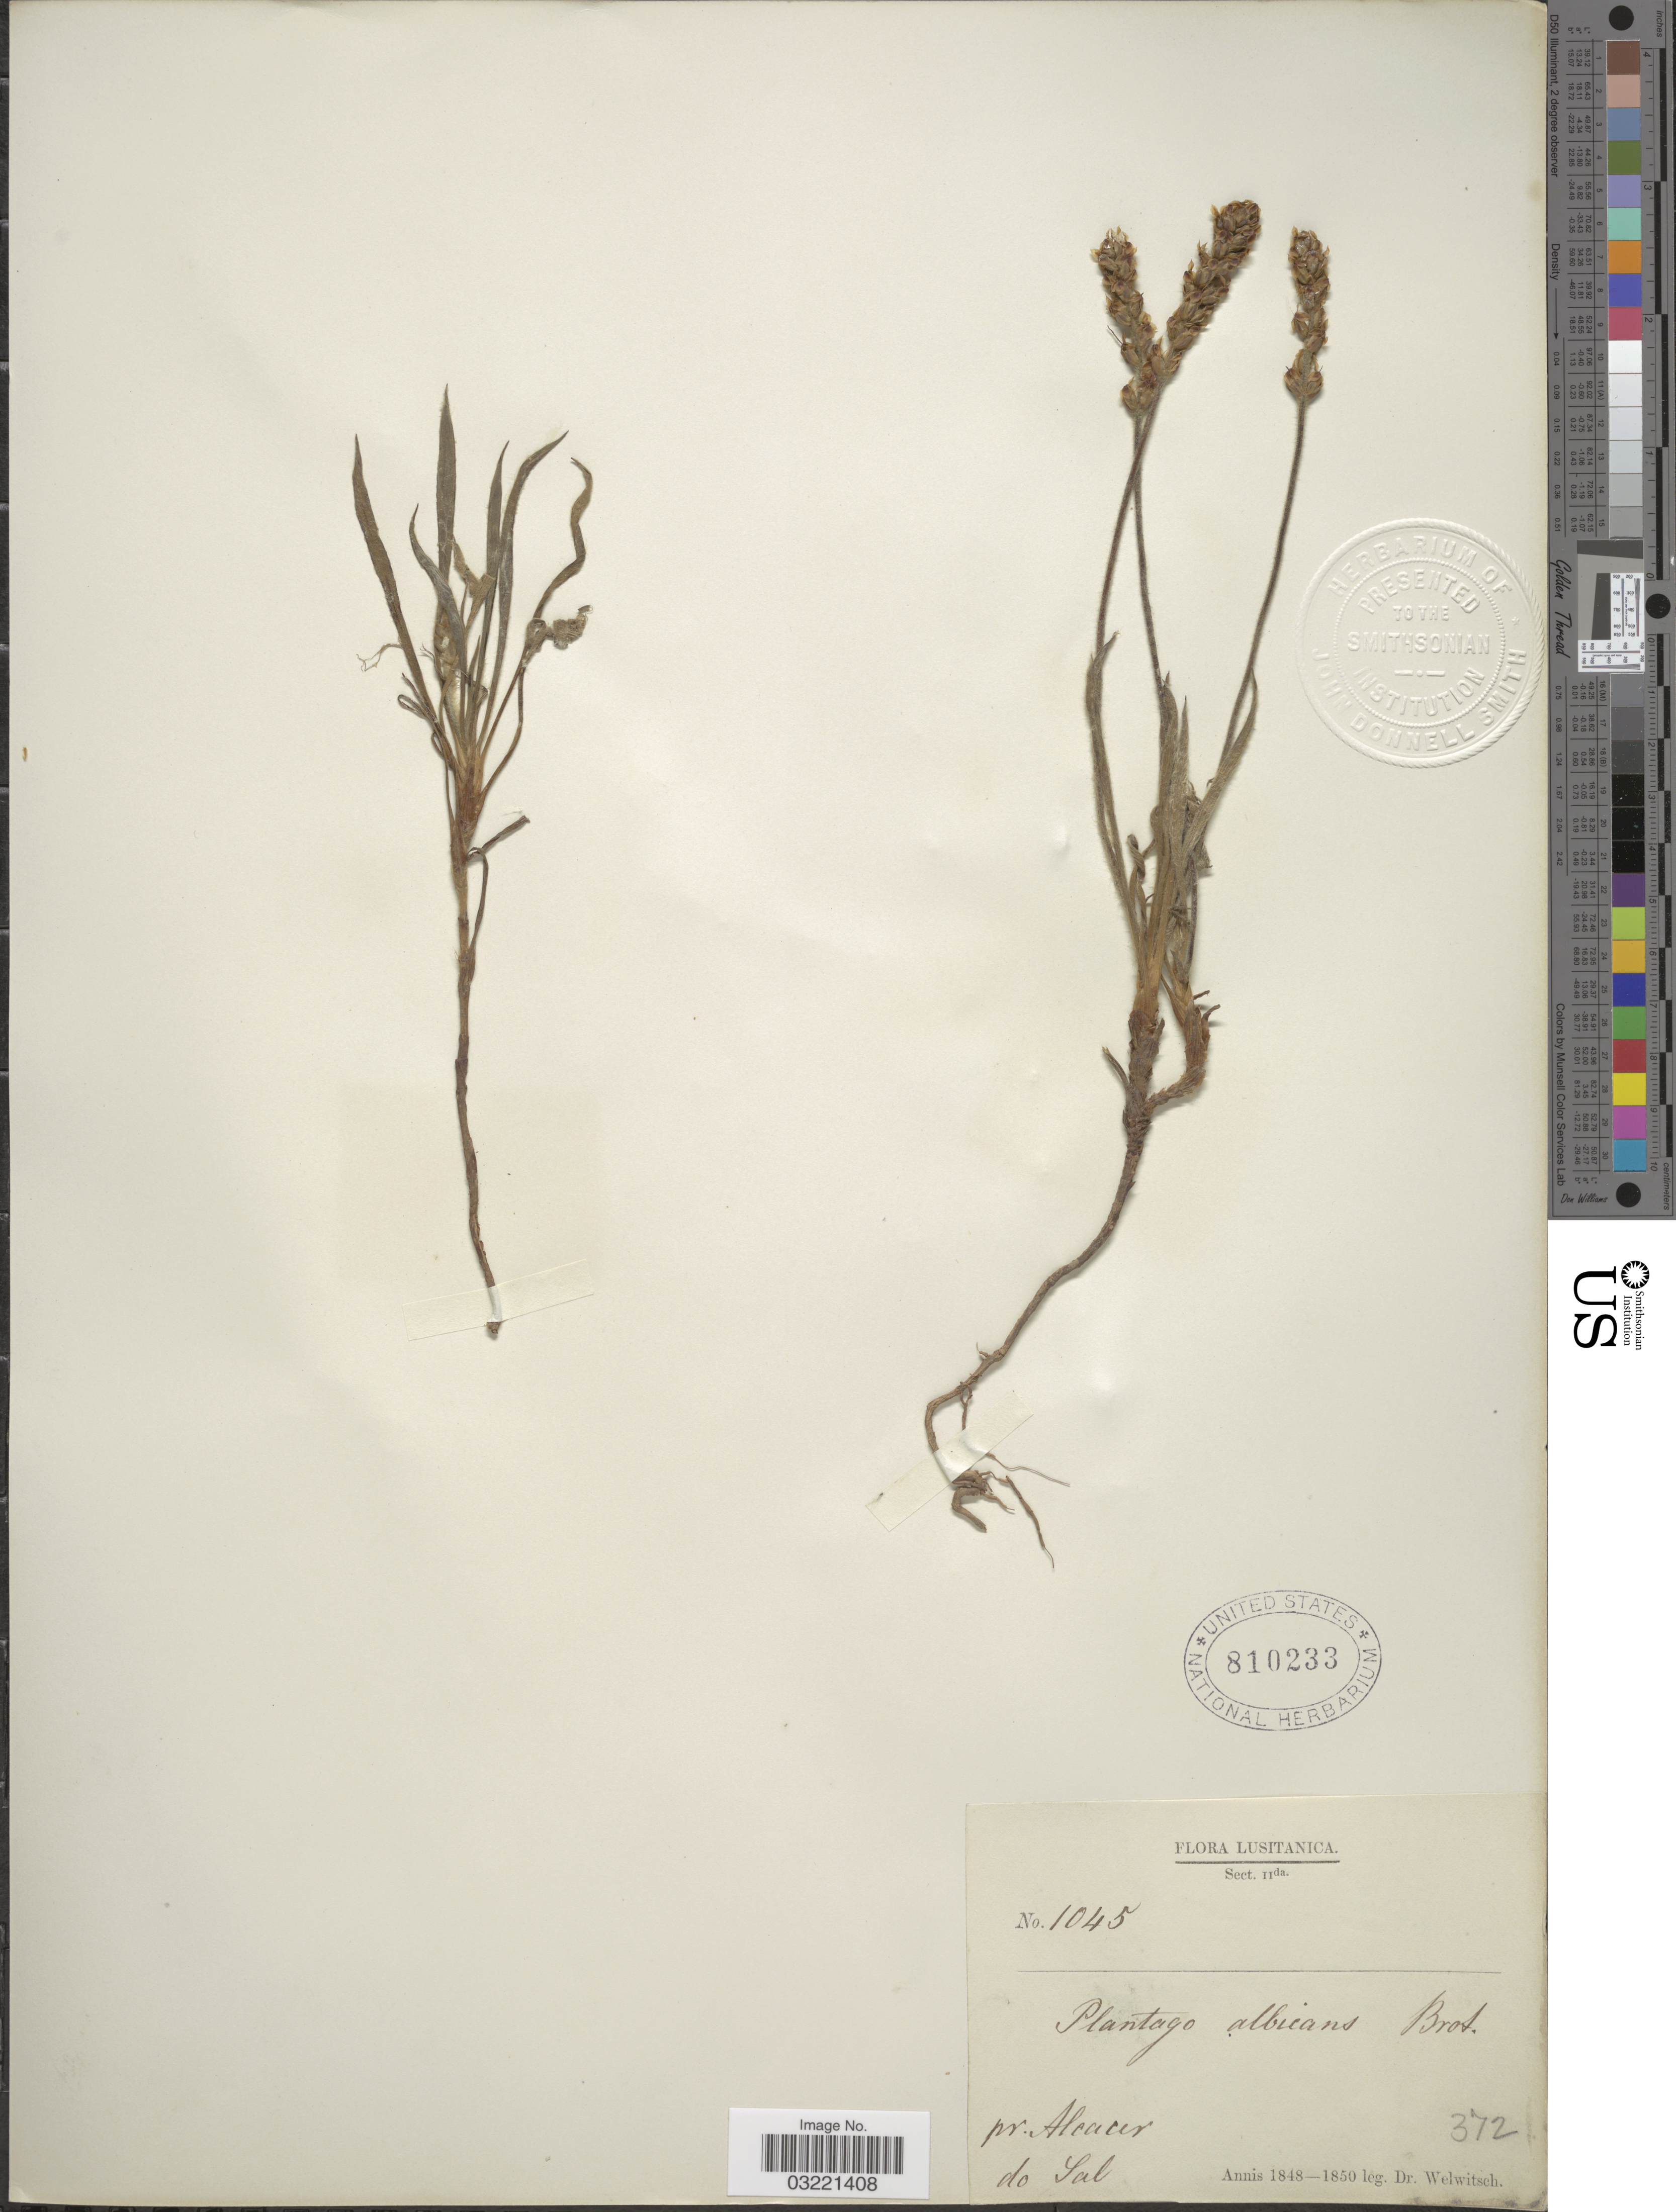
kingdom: Plantae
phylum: Tracheophyta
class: Magnoliopsida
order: Lamiales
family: Plantaginaceae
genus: Plantago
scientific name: Plantago albicans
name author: L.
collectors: -. Welwitsch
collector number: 1045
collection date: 1848/1850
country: Portugal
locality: Lusitanica. Pr. Alcacer do Sal.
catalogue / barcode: US 810233